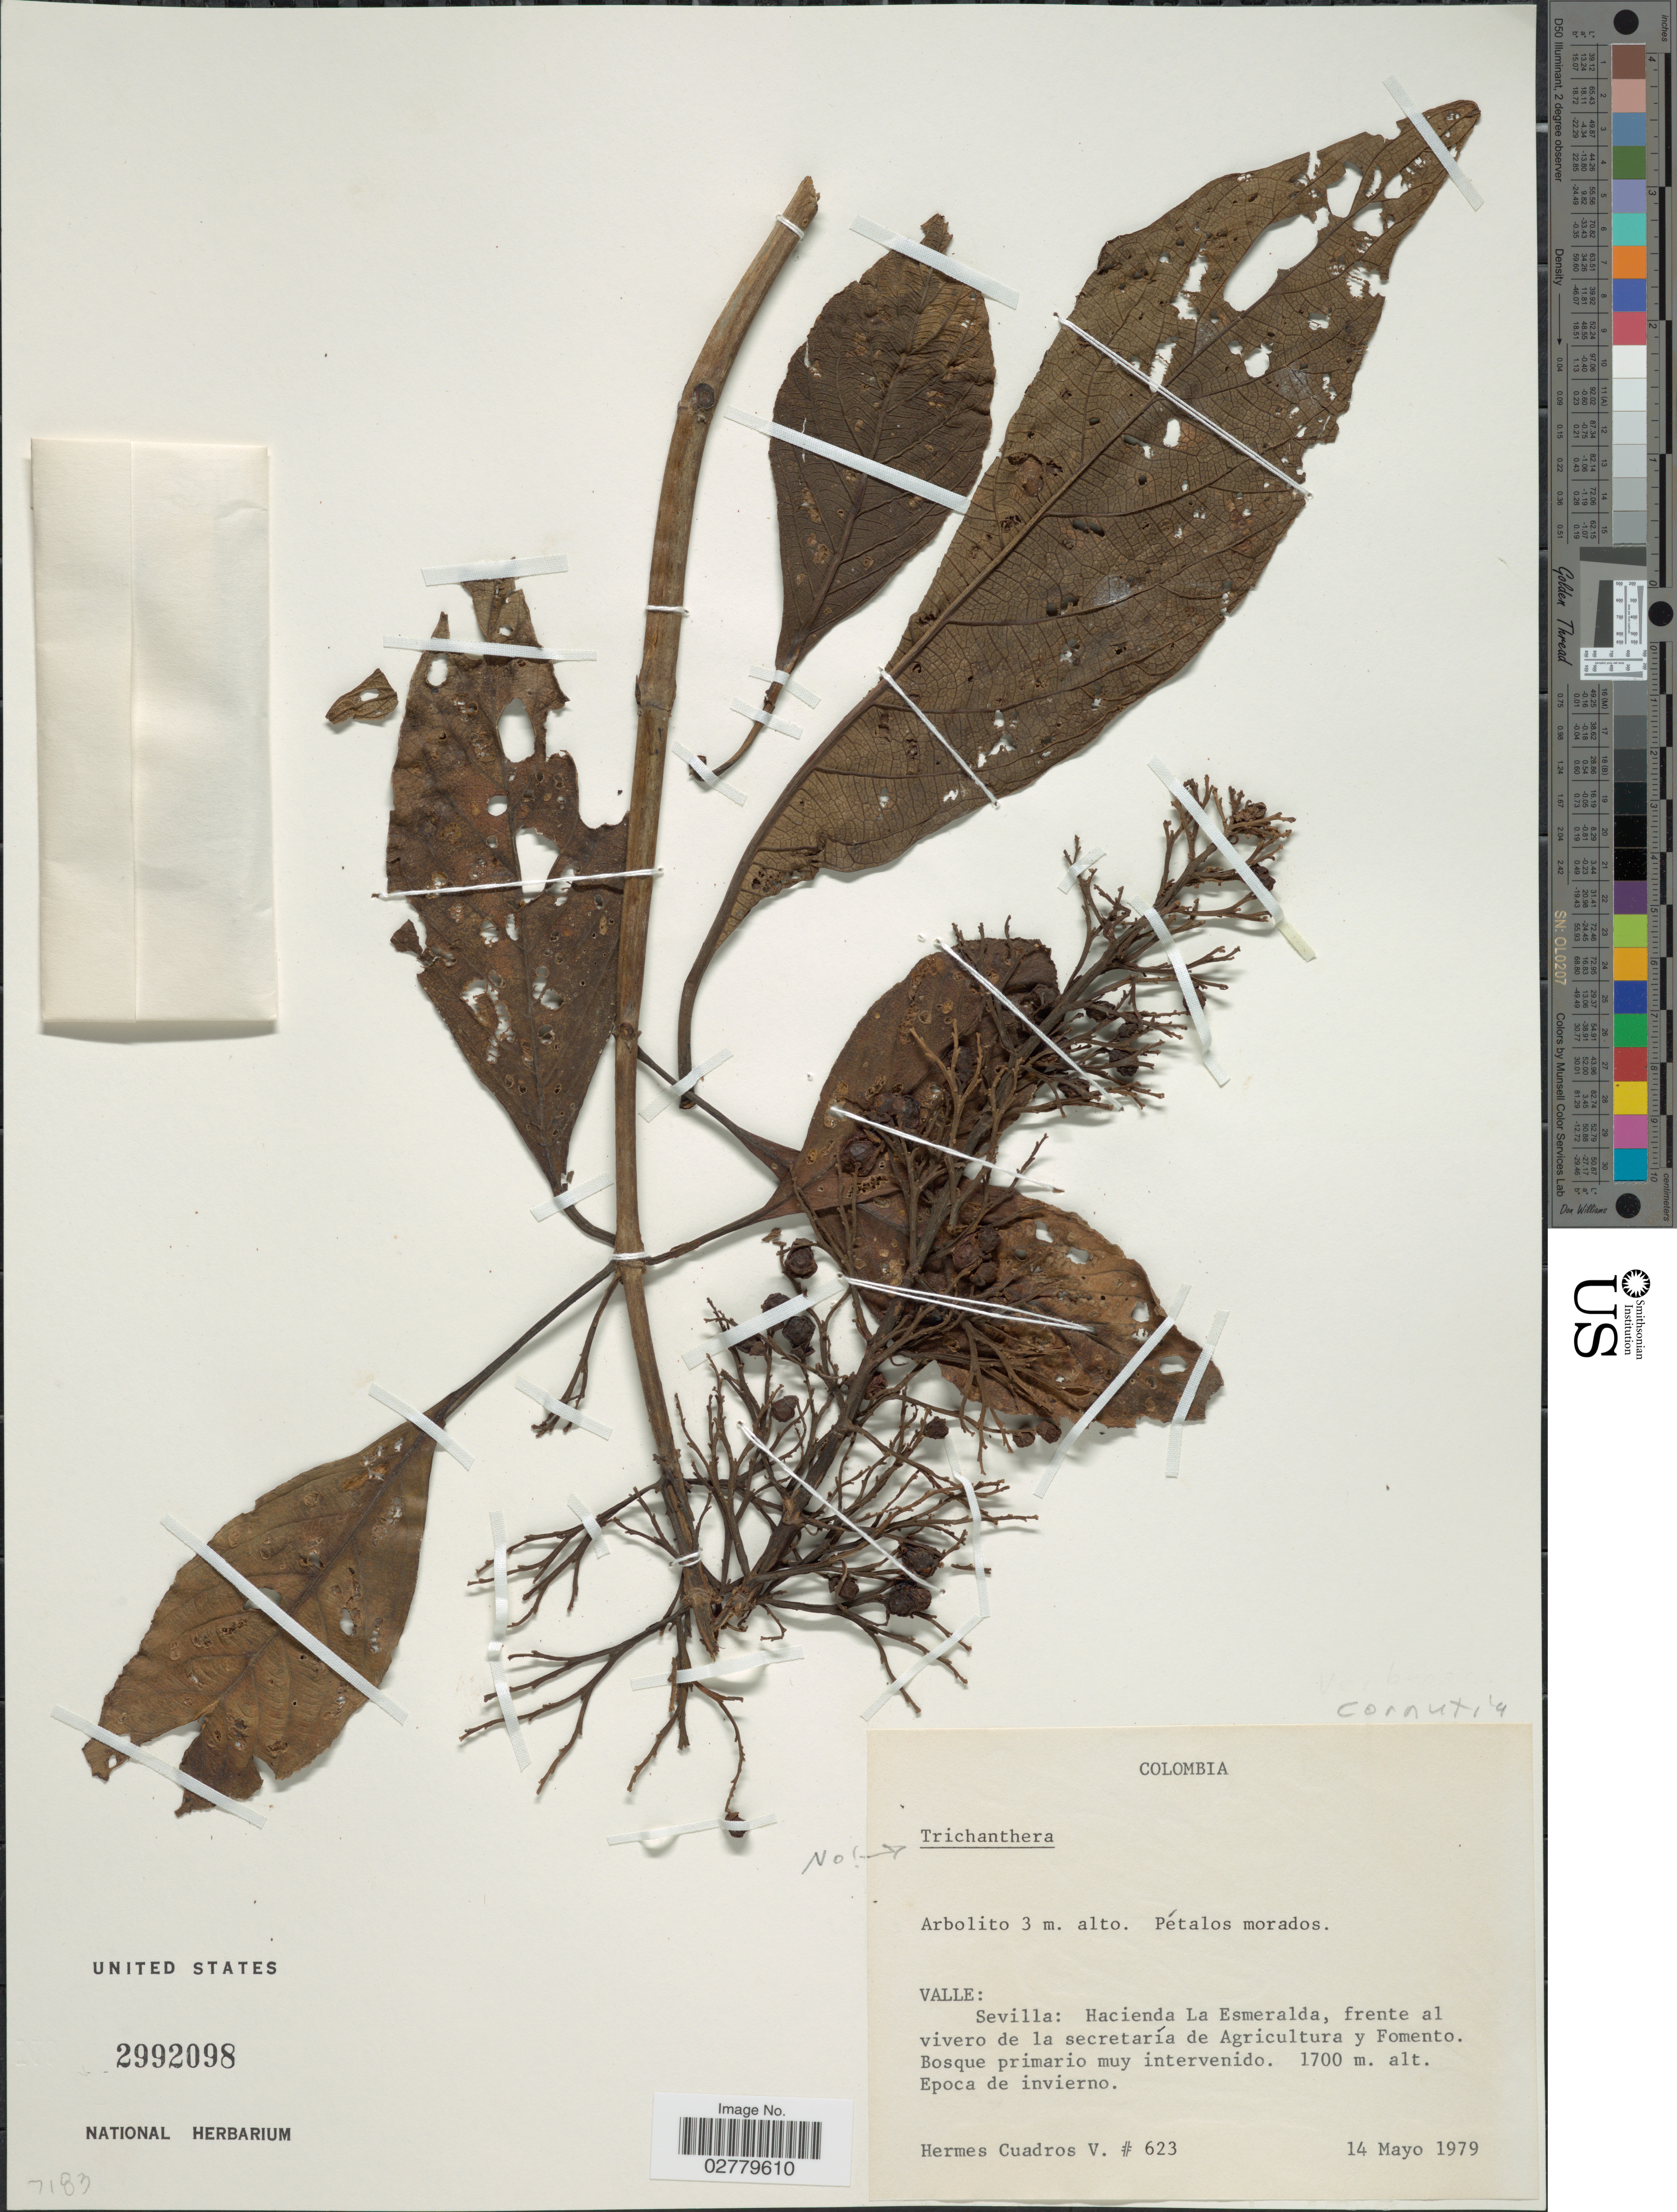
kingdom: Plantae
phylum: Tracheophyta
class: Magnoliopsida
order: Lamiales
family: Lamiaceae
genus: Cornutia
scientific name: Cornutia sp.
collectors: H. Cuadros V.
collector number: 623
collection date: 1979-05-14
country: Colombia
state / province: Valle del Cauca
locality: Valle: Sevilla: Hacienda La Esmeralda, frente al vivero de la secretaría de Agricultura y Fomento.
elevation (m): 1700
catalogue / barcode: US 2992098